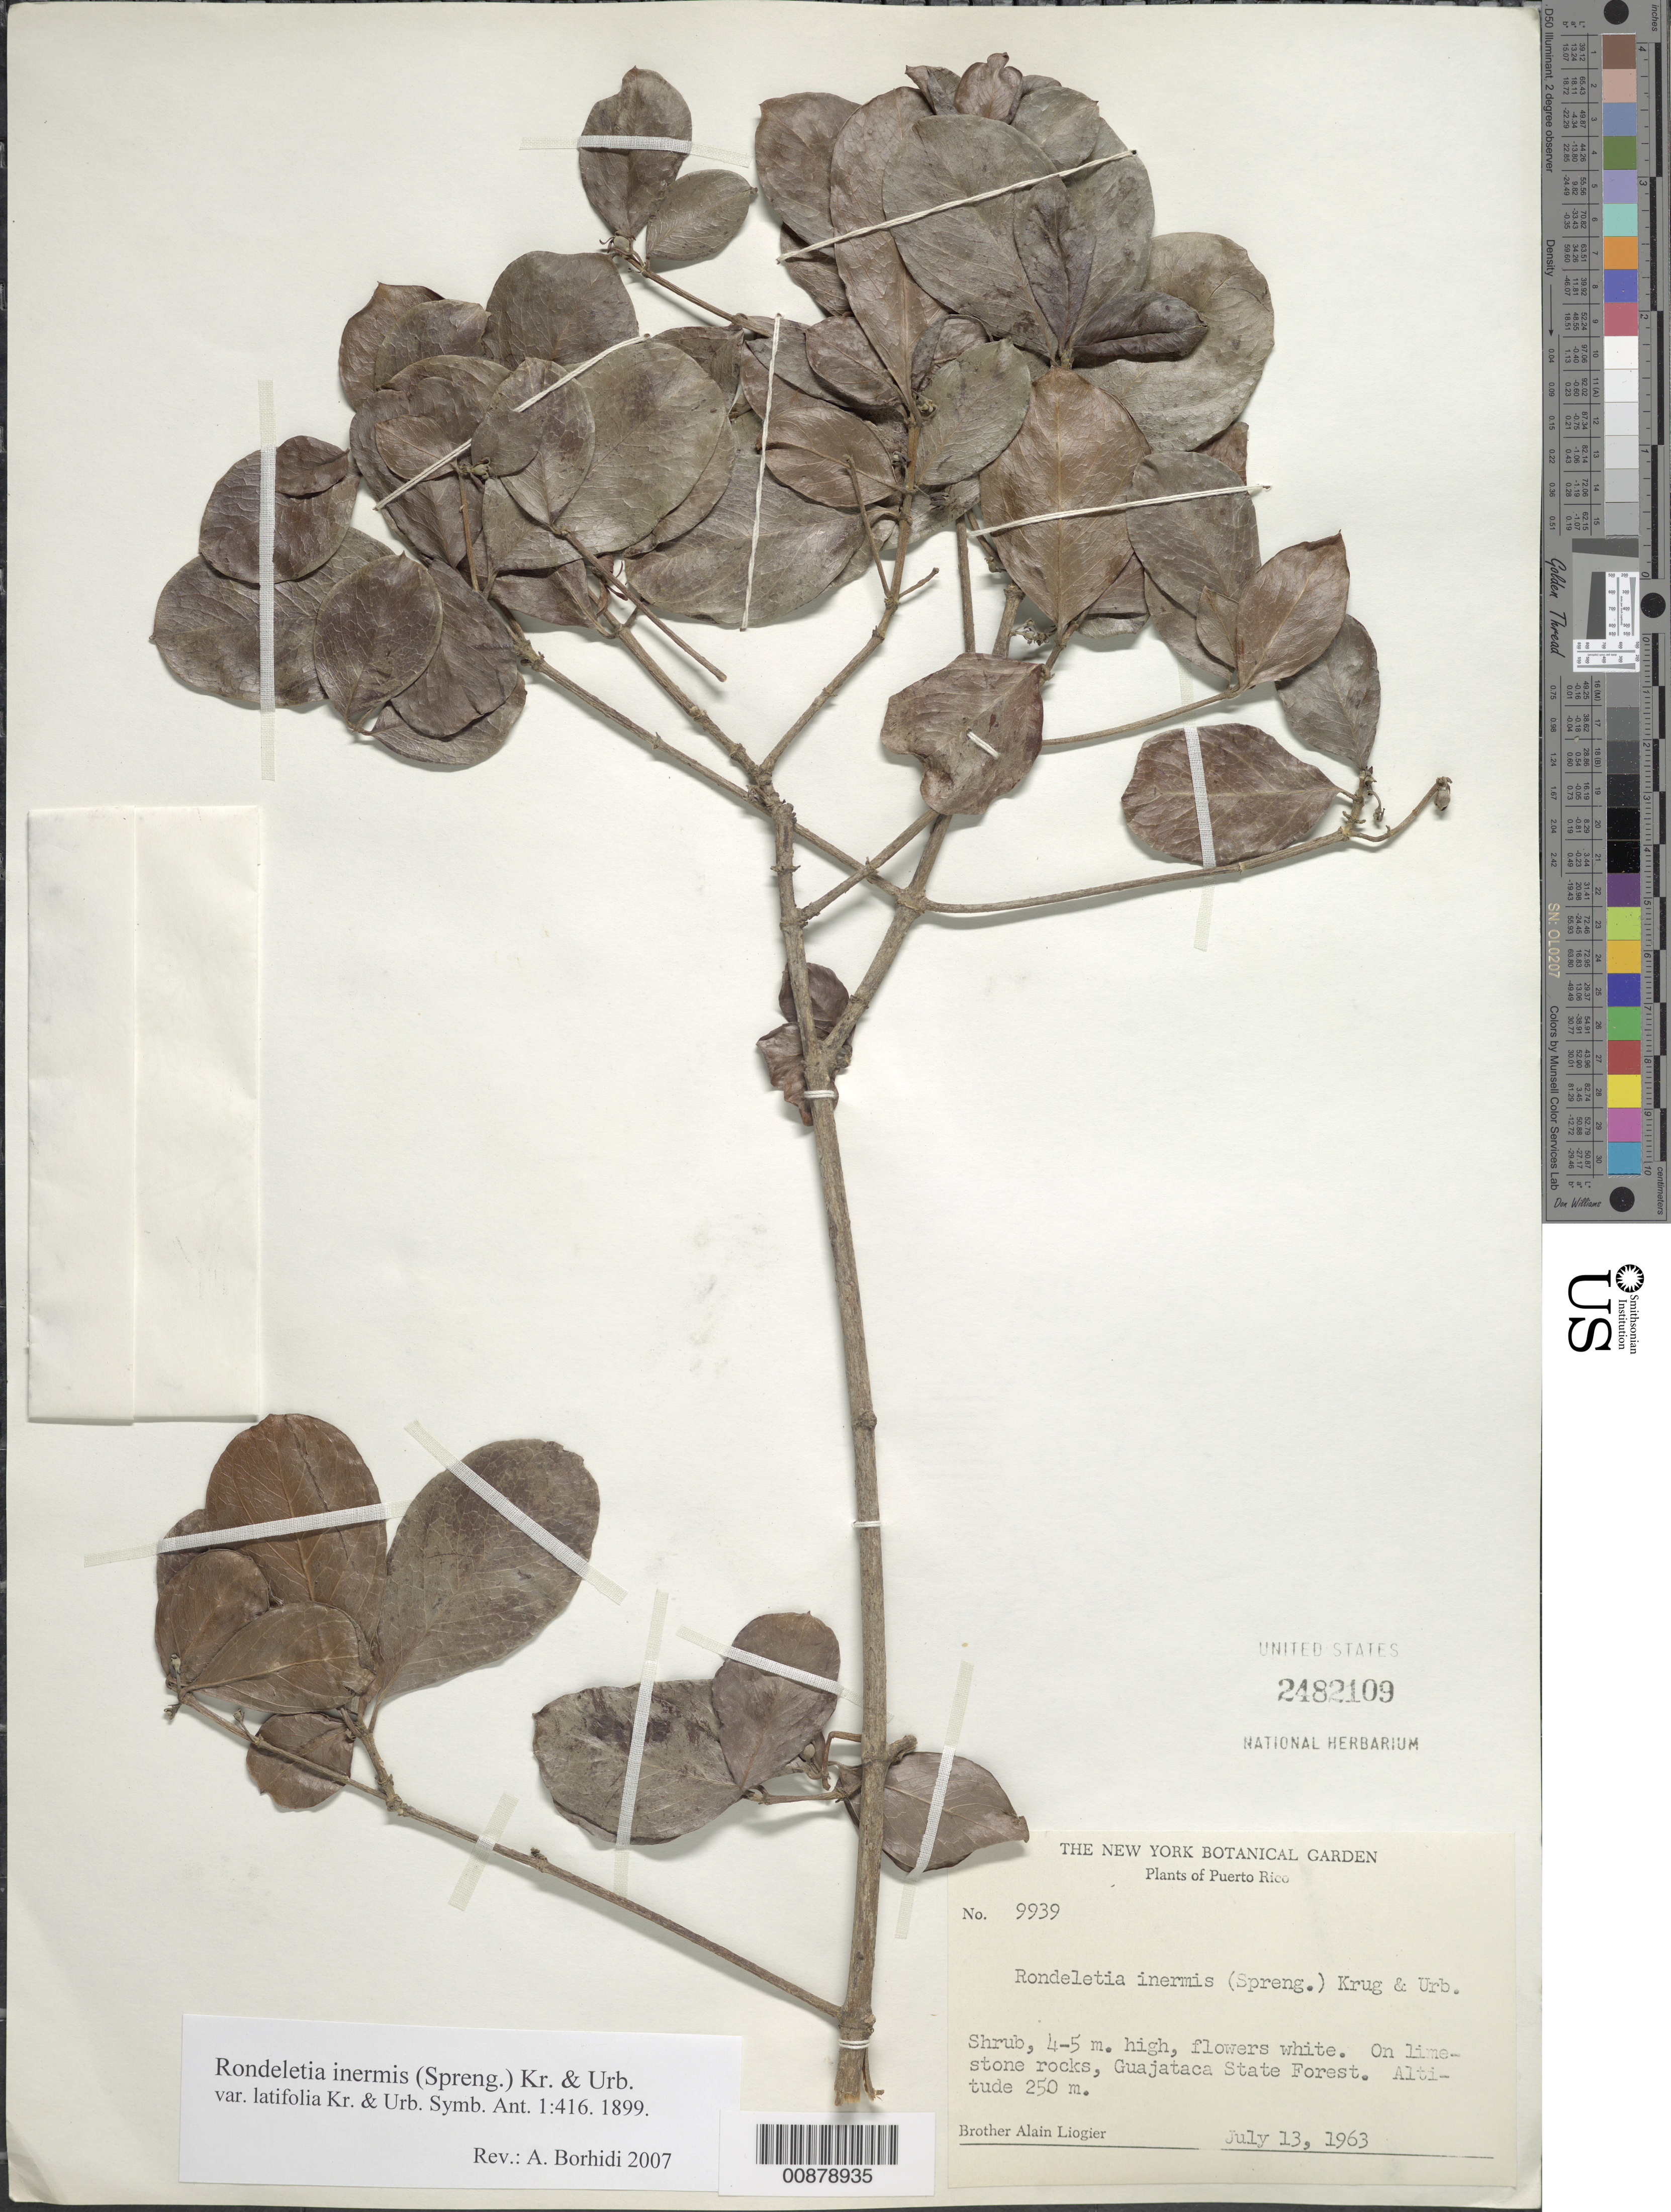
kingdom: Plantae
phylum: Tracheophyta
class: Magnoliopsida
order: Gentianales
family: Rubiaceae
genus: Rondeletia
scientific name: Rondeletia inermis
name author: (Spreng.) Krug & Urb.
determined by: Borhidi, Attila L.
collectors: A. H. Liogier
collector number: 9939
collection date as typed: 13 Jul 1963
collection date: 1963-07-13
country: Puerto Rico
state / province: Quebradillas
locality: Guajataca State Forest.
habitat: On limestone rocks.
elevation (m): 250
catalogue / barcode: US 2482109